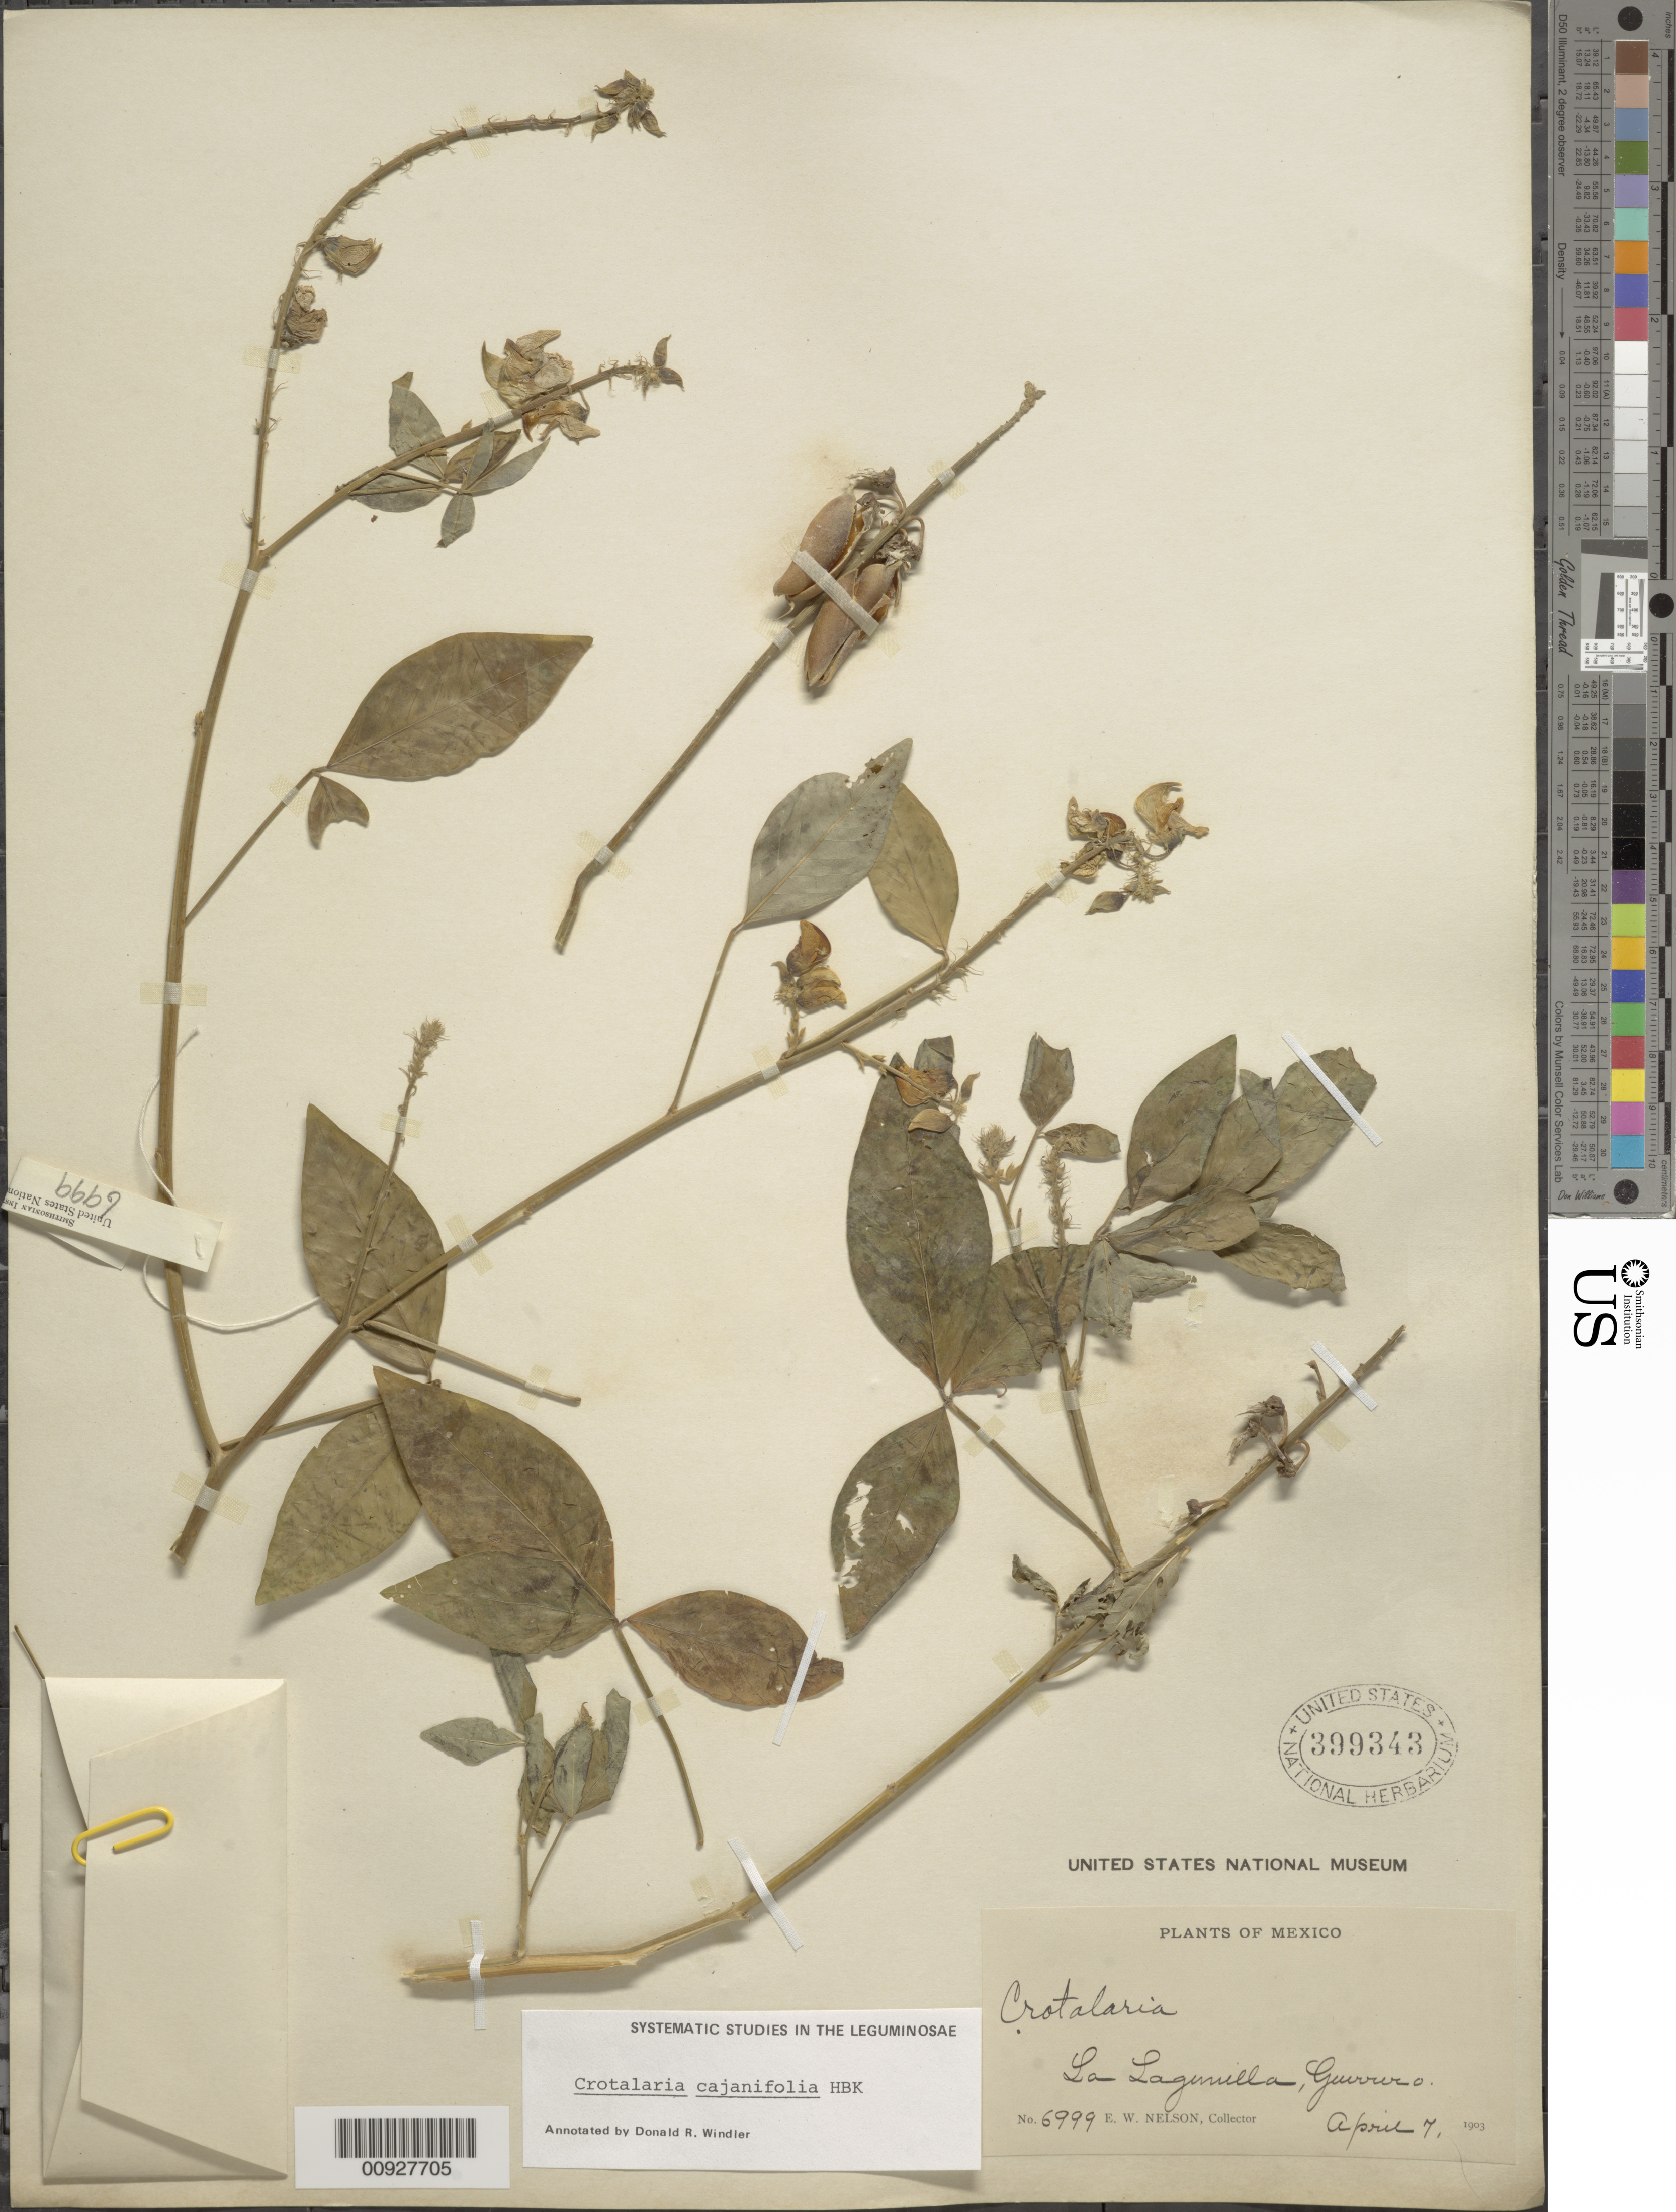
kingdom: Plantae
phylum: Tracheophyta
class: Magnoliopsida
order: Fabales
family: Fabaceae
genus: Crotalaria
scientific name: Crotalaria cajanifolia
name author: Kunth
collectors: E. W. Nelson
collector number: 6999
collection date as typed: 07 Apr 1903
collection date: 1903-04-07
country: Mexico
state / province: Guerrero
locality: La Lagunilla, Guerrero.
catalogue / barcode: US 399343